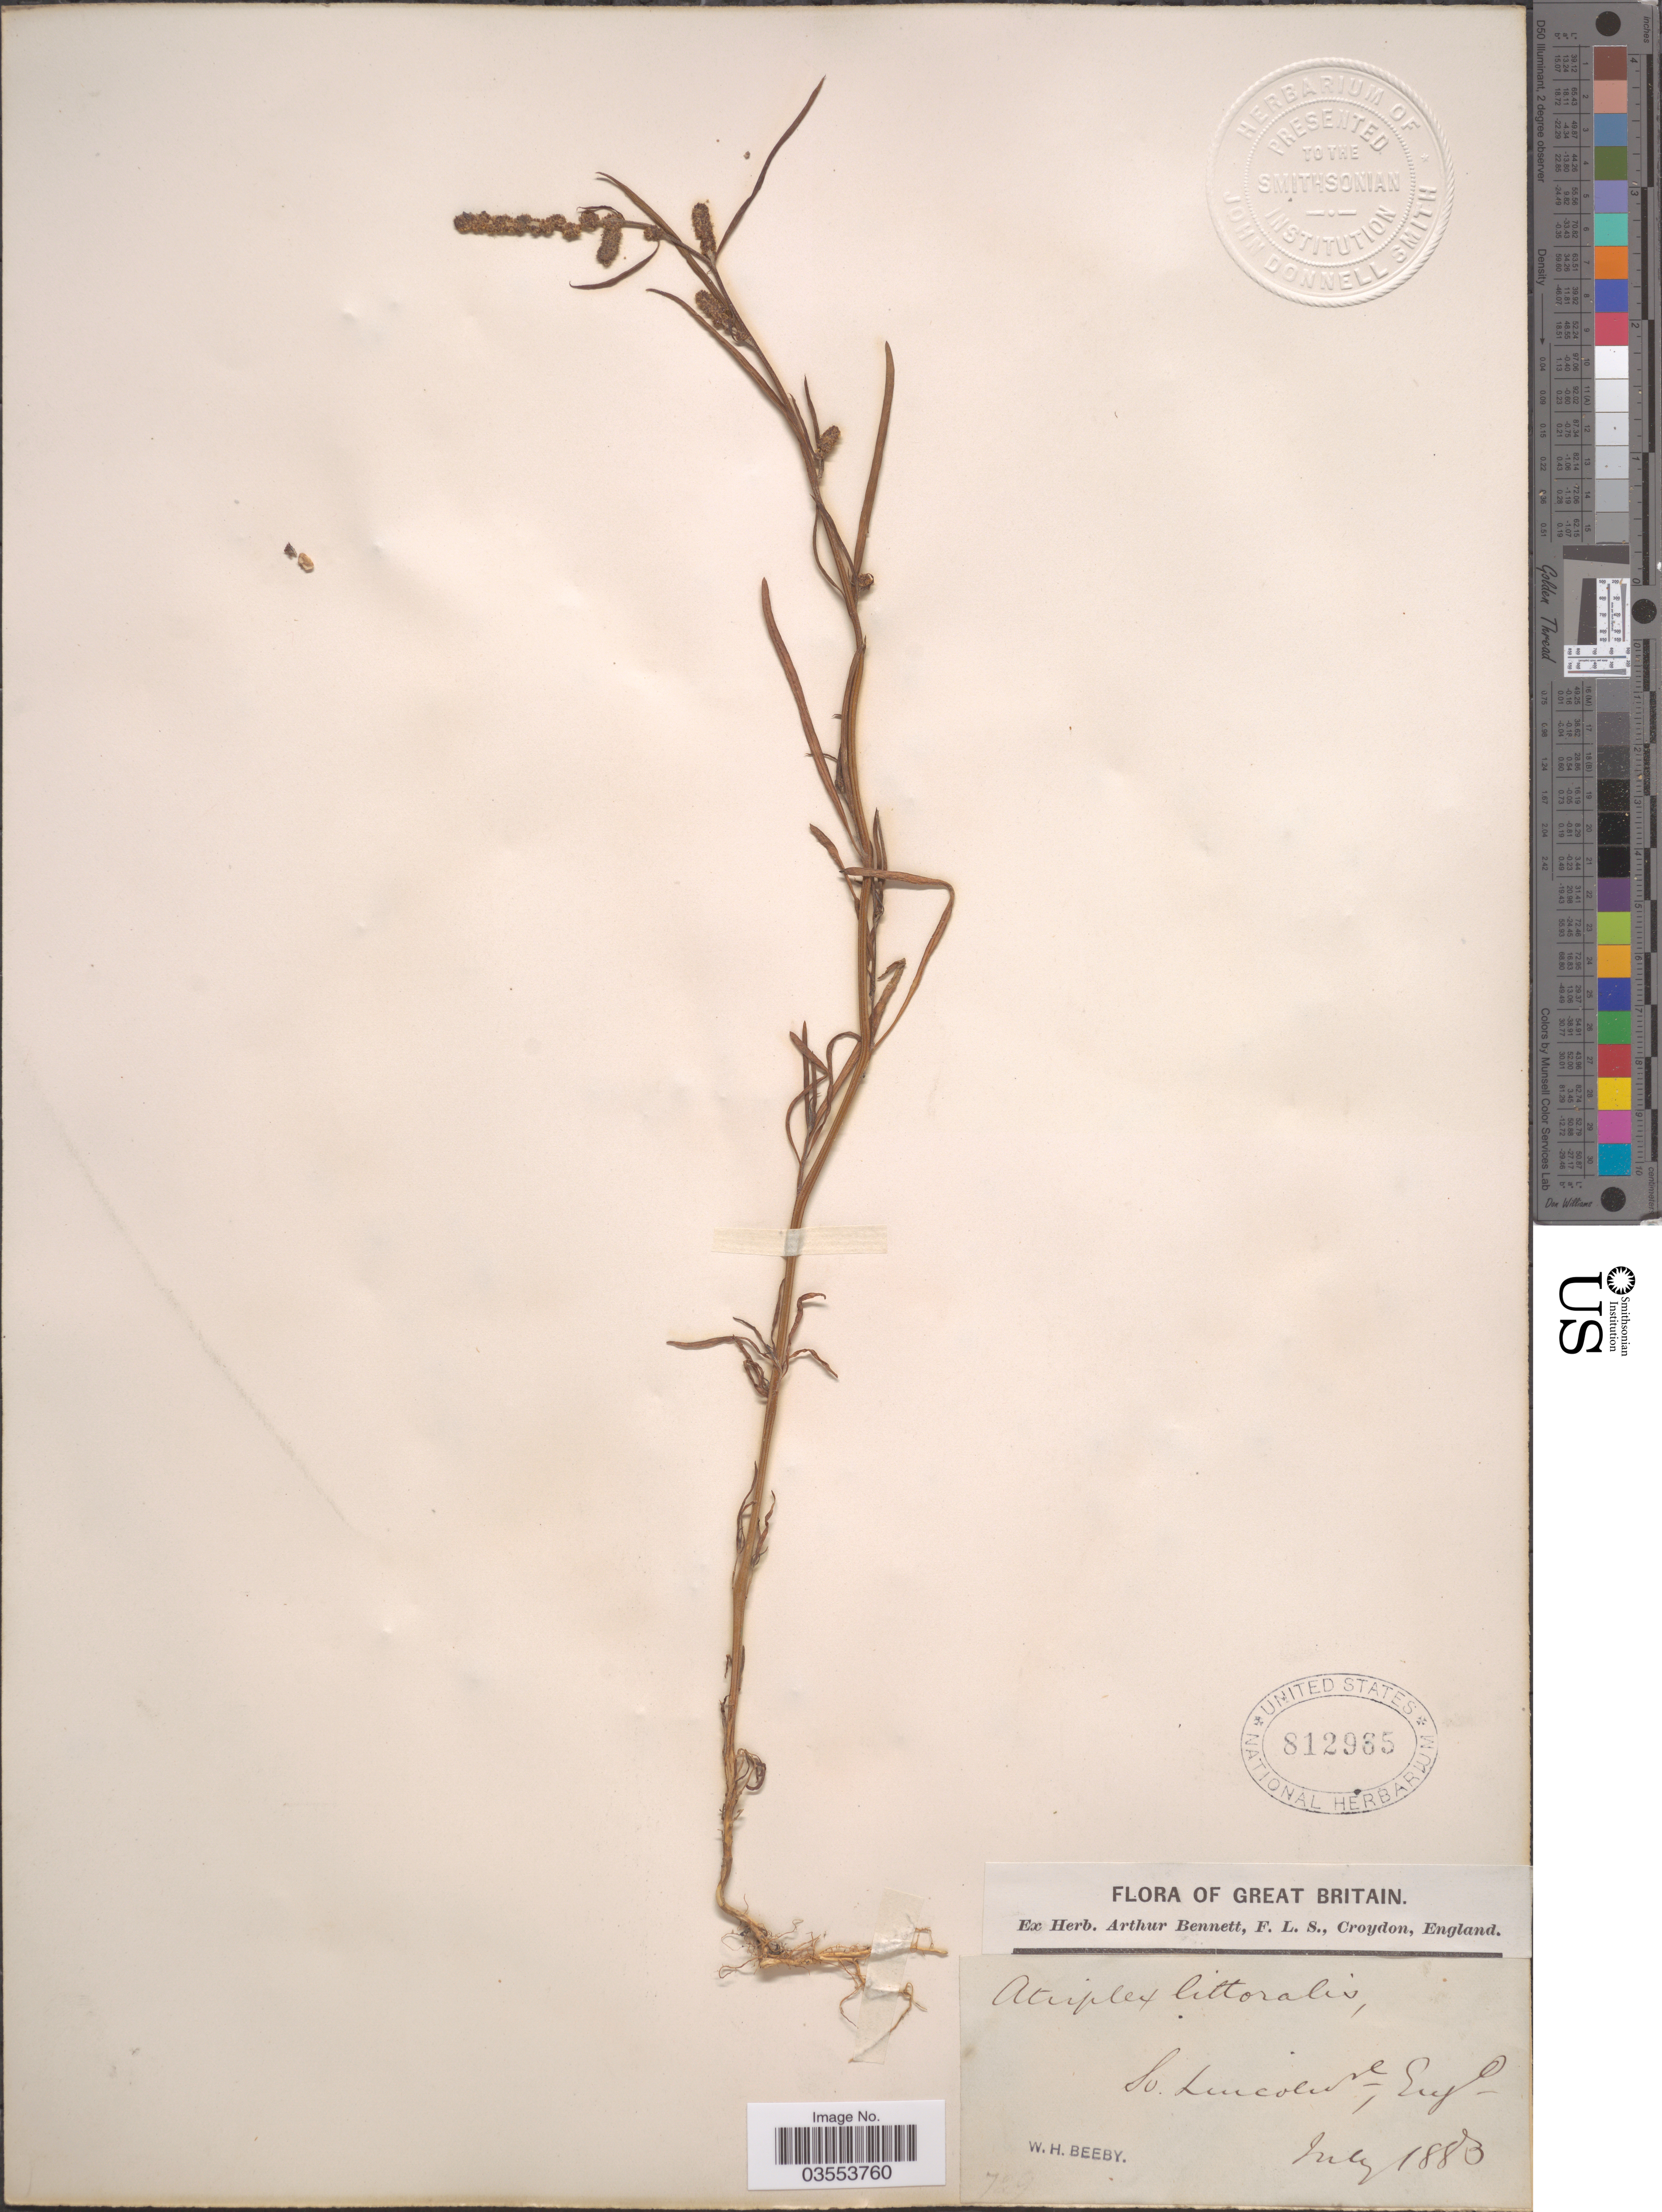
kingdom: Plantae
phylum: Tracheophyta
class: Magnoliopsida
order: Caryophyllales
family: Amaranthaceae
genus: Atriplex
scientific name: Atriplex littoralis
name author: L.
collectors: W. Beeby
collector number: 799*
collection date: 1883-07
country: United Kingdom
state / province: England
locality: Great Britain. So. Lincolnshire Engd.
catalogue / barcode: US 812965